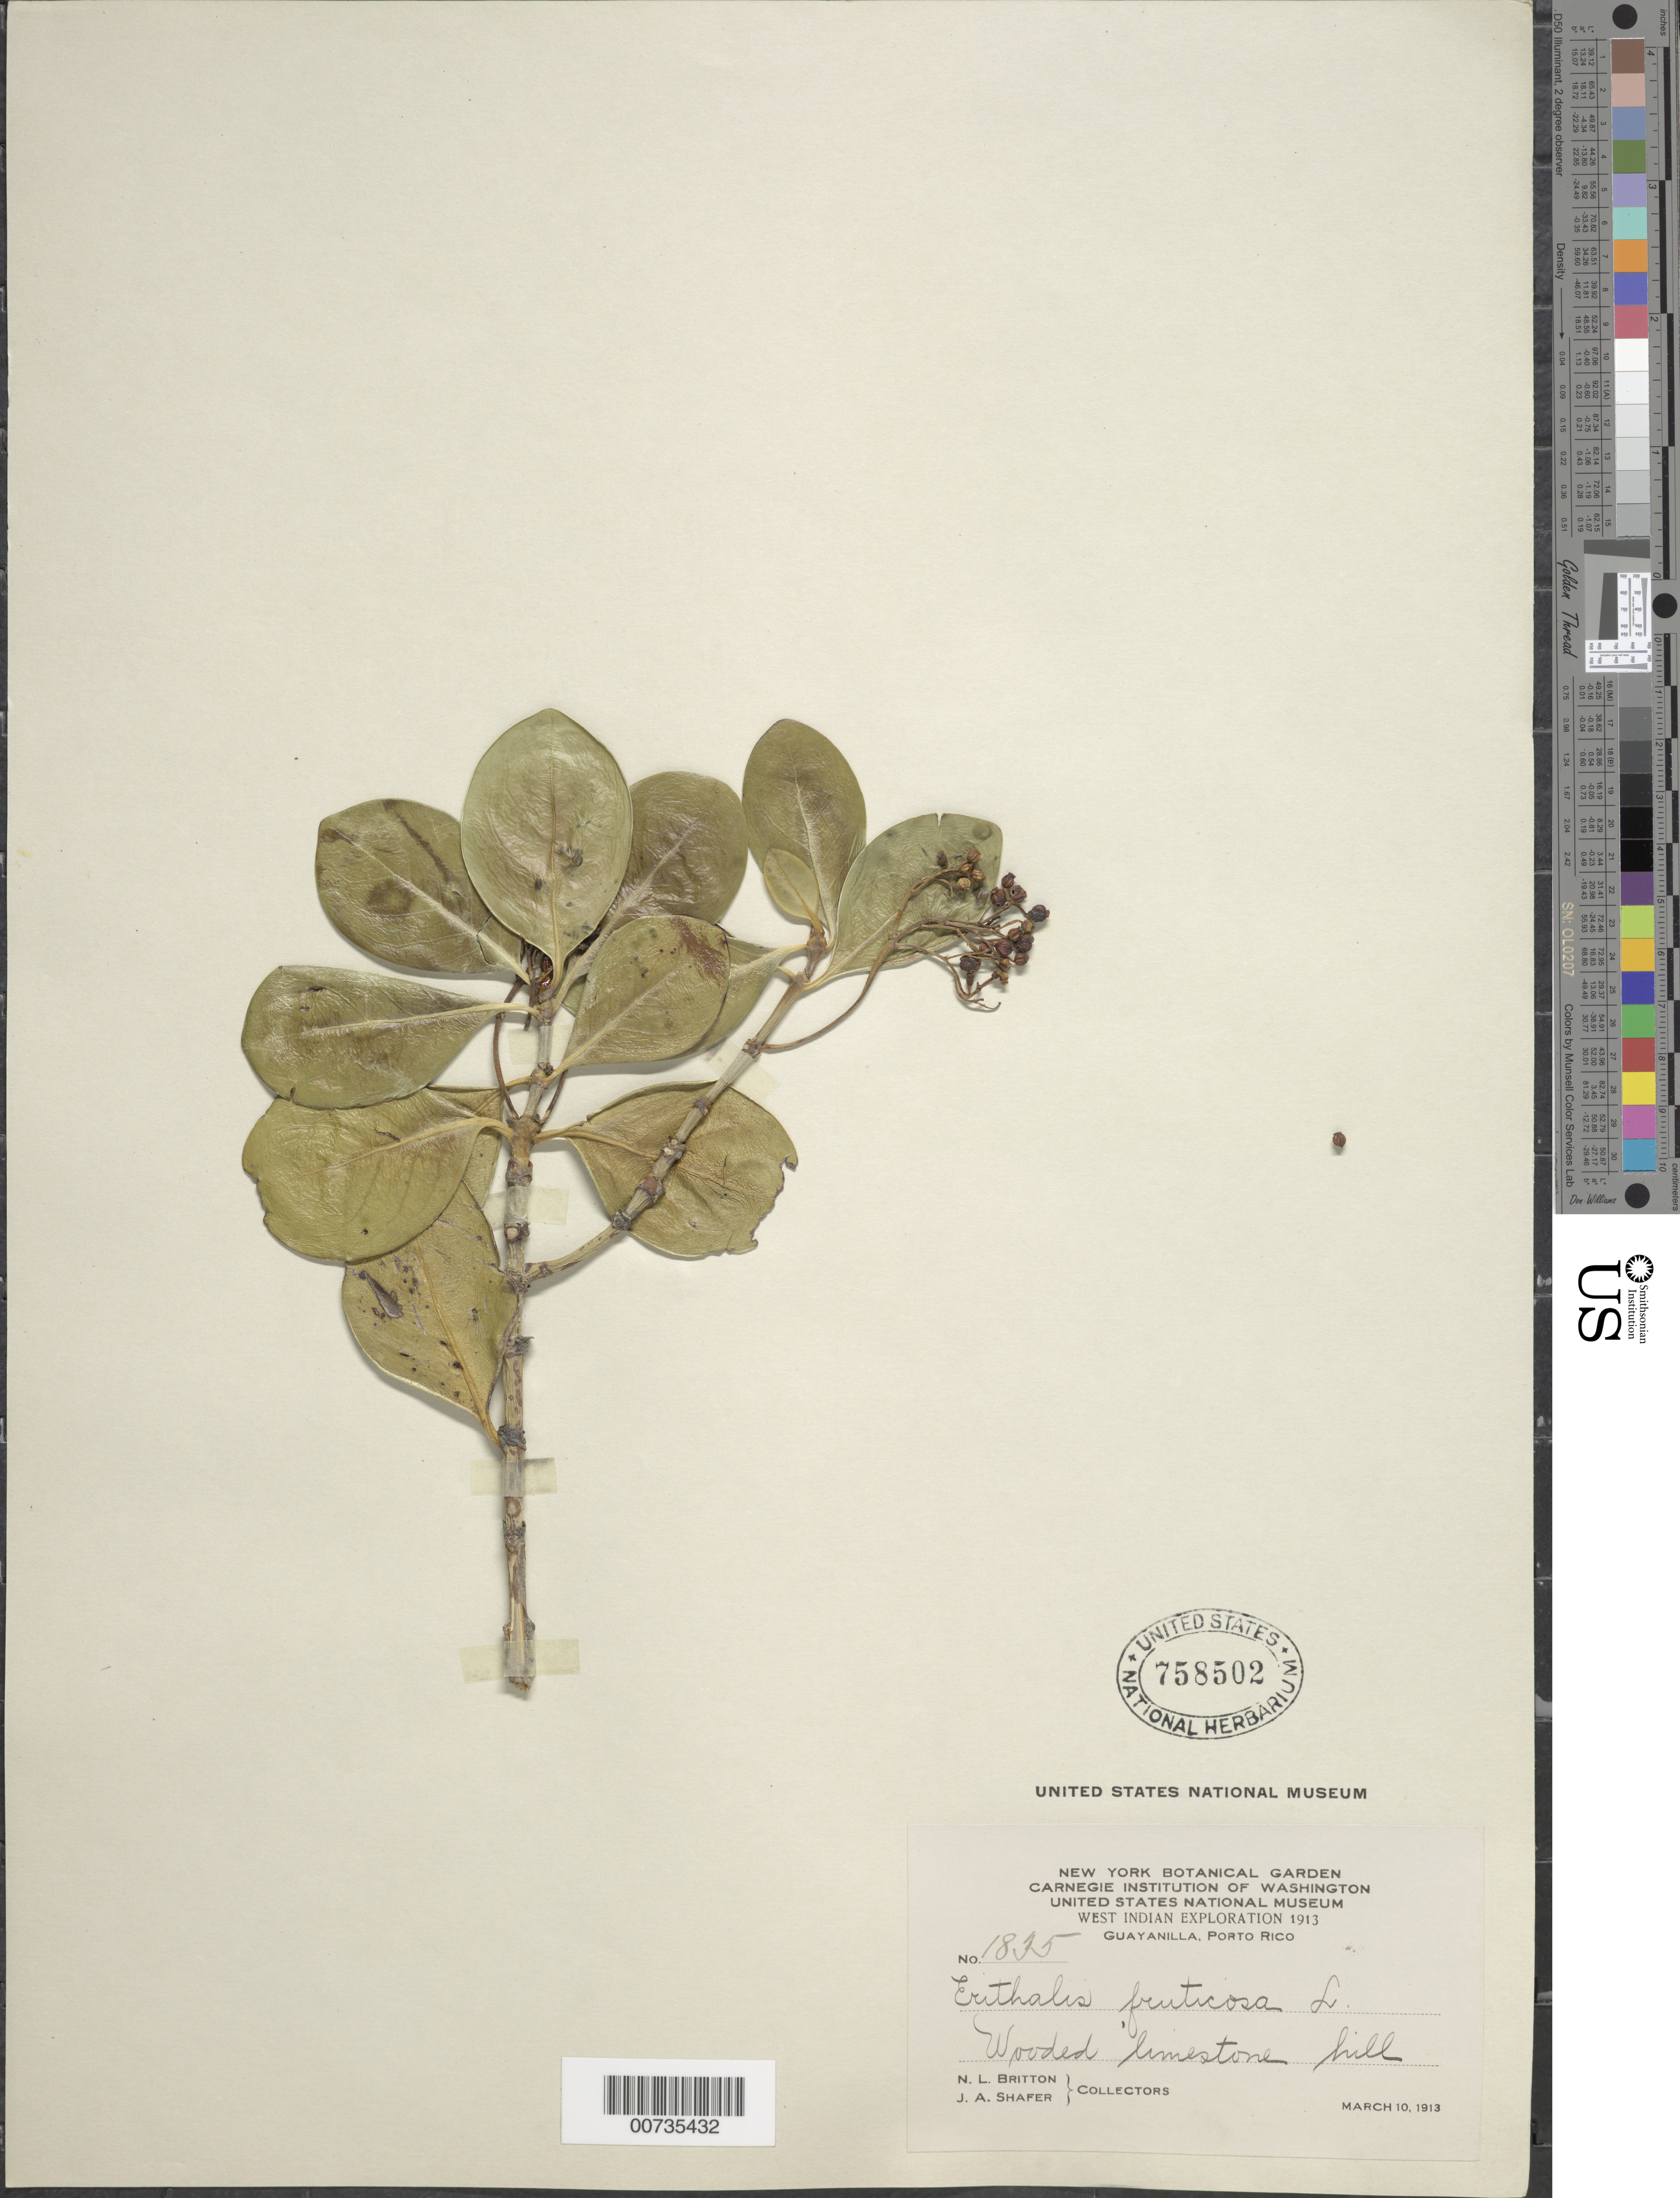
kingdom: Plantae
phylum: Tracheophyta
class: Magnoliopsida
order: Gentianales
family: Rubiaceae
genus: Erithalis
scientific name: Erithalis fruticosa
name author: L.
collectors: N. Britton & J. A. Shafer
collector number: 1835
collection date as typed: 10 Mar 1913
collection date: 1913-03-10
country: Puerto Rico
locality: Guayanilla.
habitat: Wooded limestone hill.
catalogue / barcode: US 758502